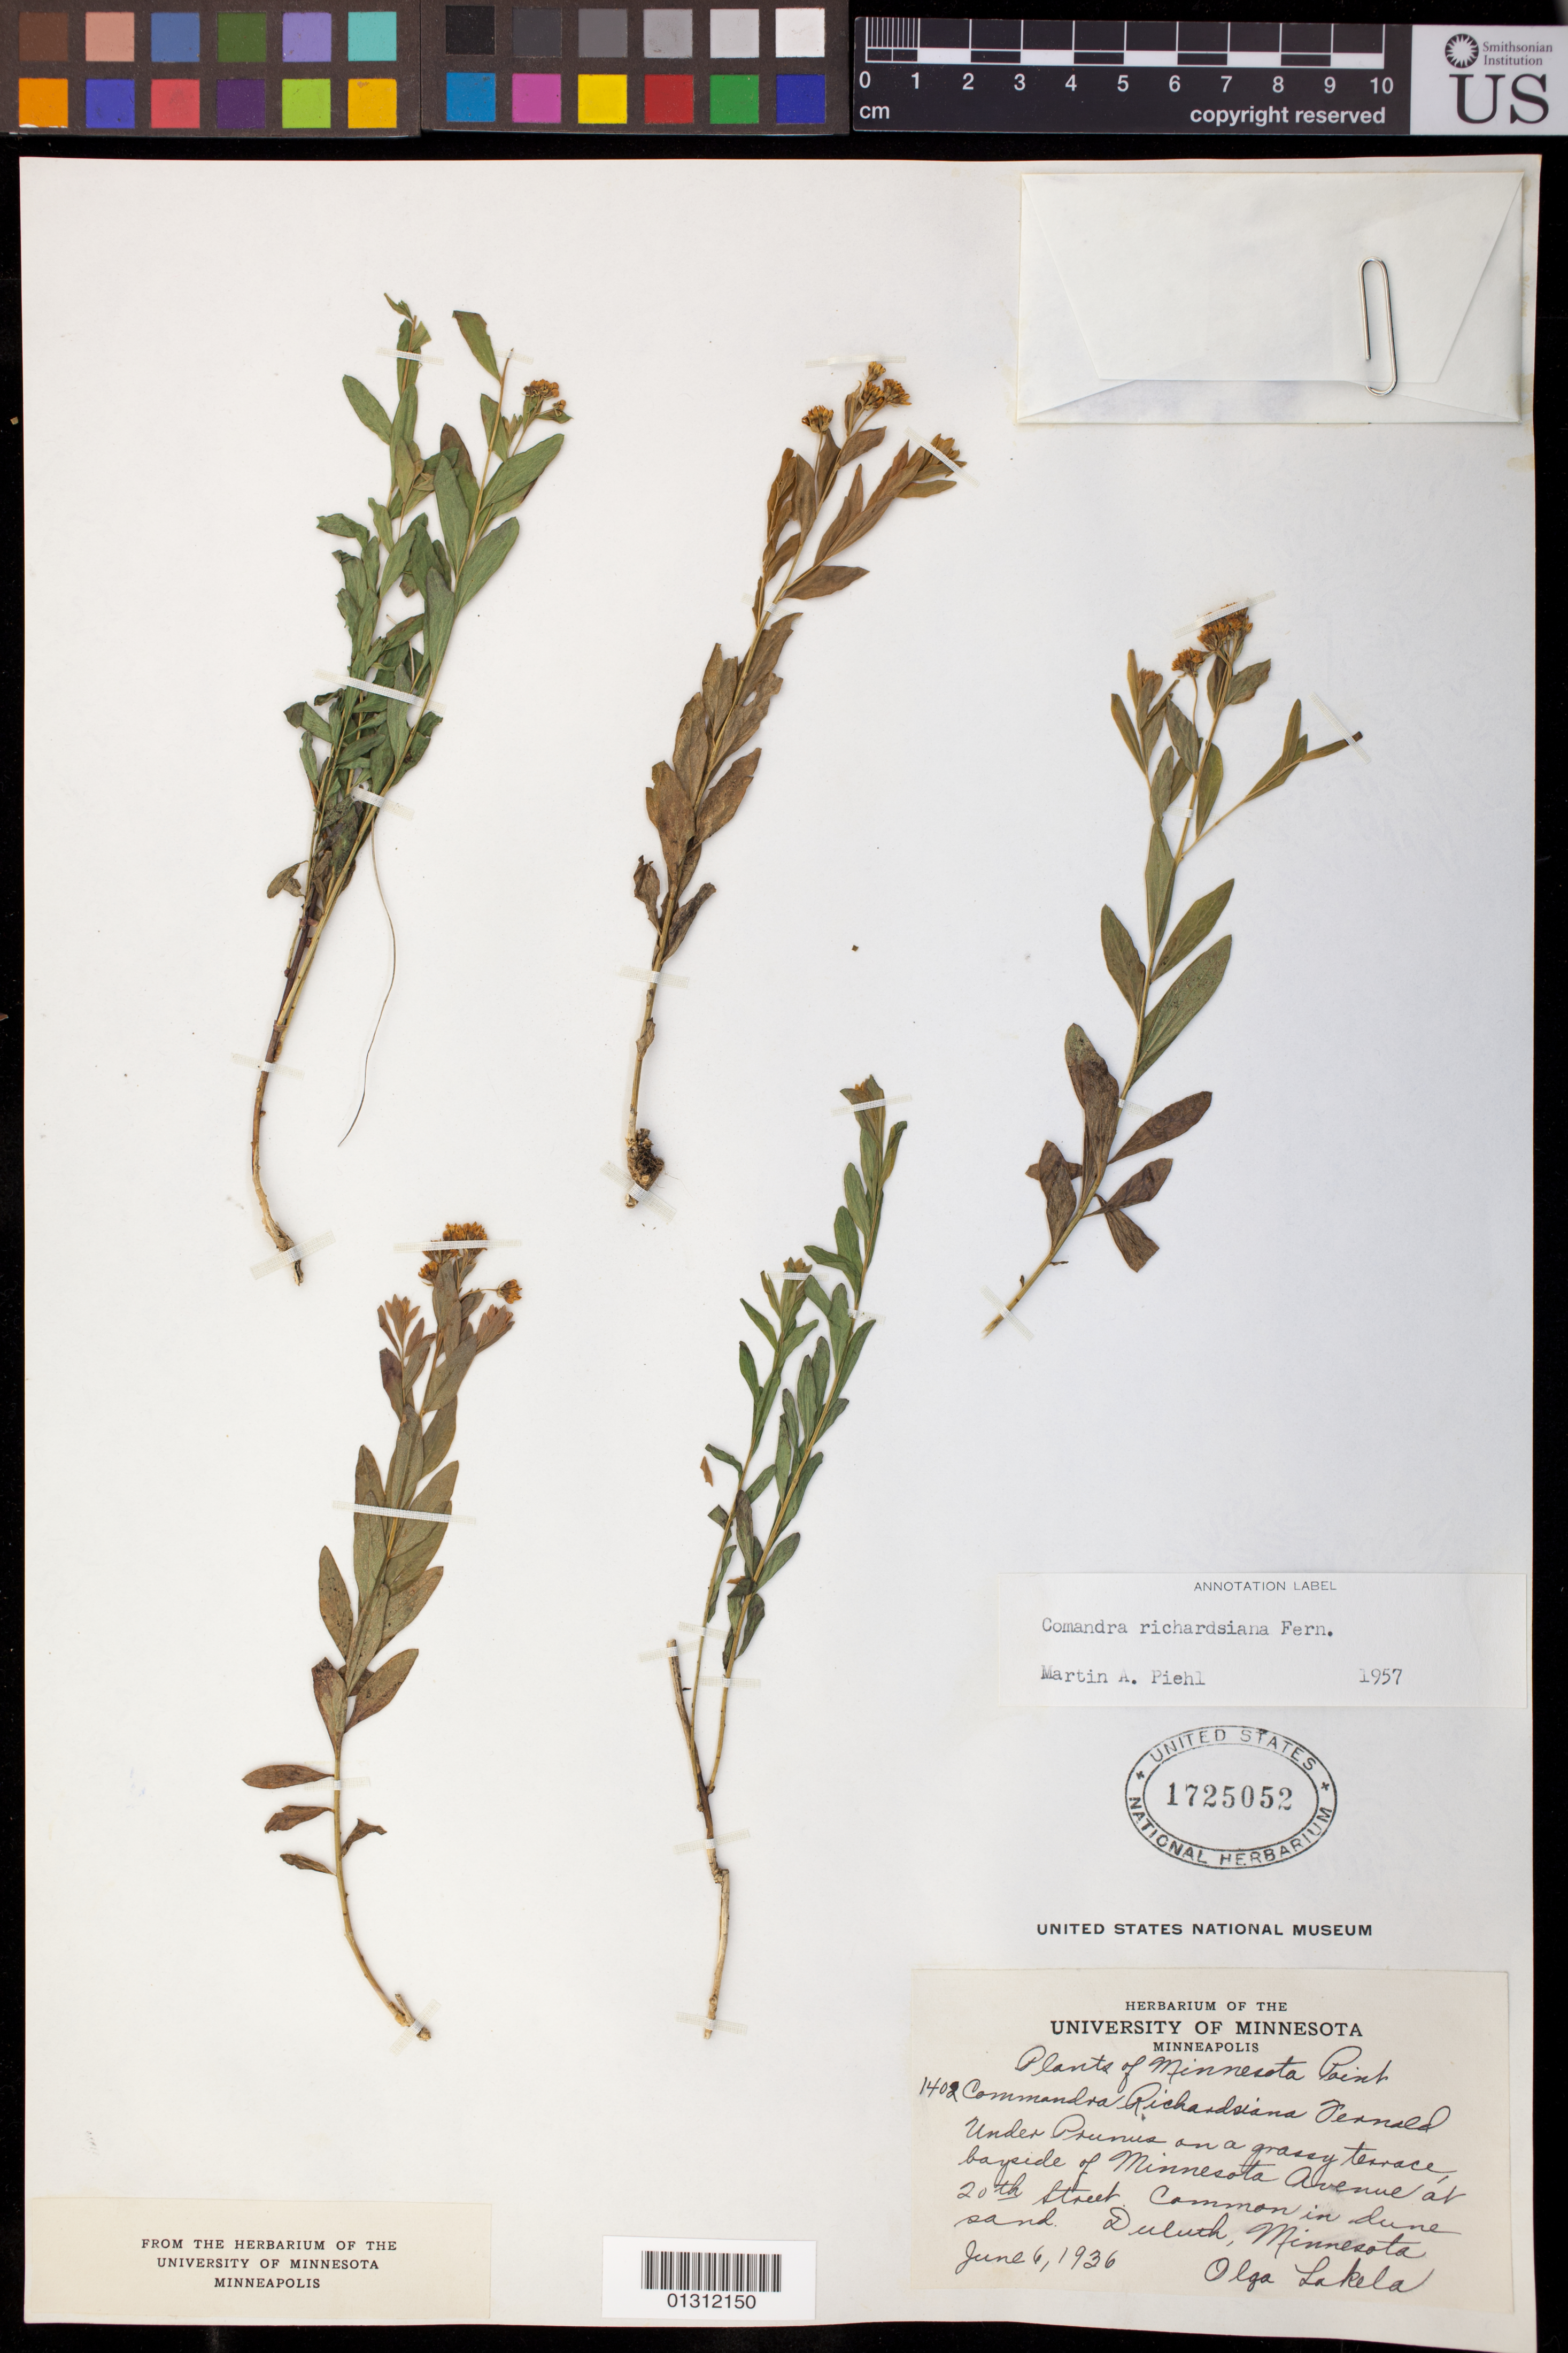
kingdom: Plantae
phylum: Tracheophyta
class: Magnoliopsida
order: Santalales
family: Comandraceae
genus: Comandra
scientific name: Comandra richardsiana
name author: Fernald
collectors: O. K. Lakela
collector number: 1402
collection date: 1936-06-06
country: United States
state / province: Minnesota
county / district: Saint Louis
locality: Minnesota Avenue at 20th Street. Duluth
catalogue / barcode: US 1725052